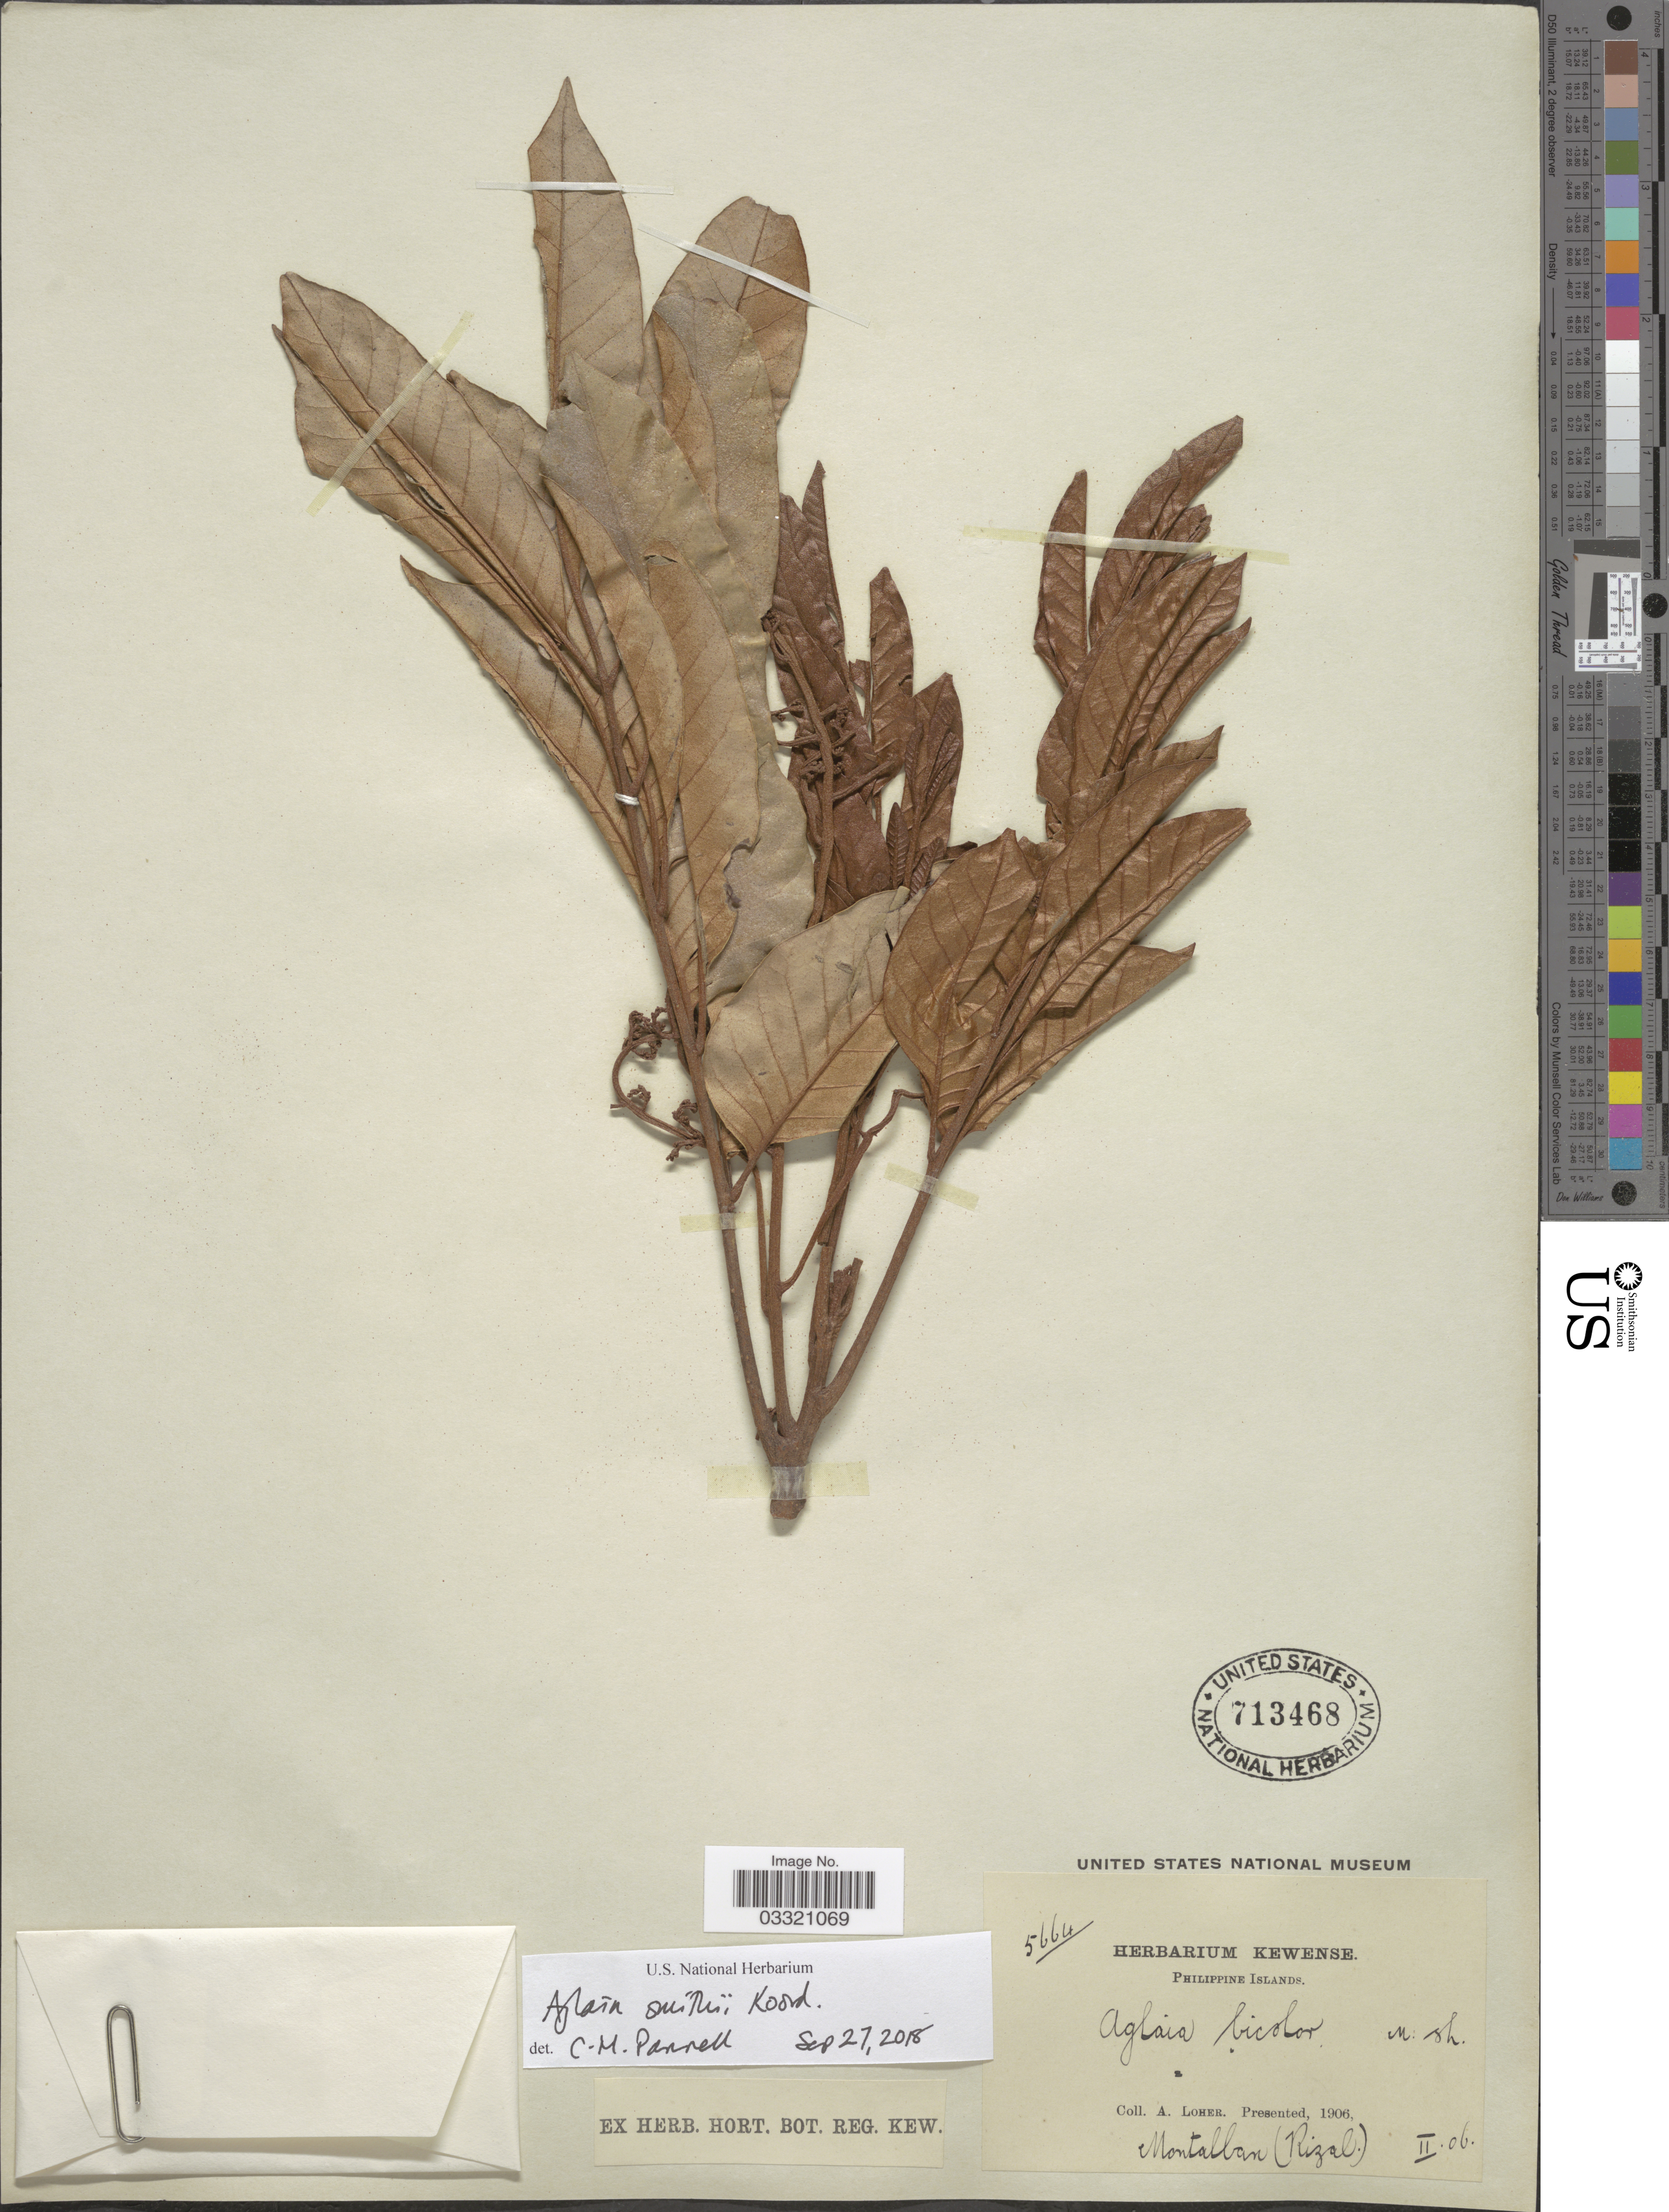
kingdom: Plantae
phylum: Tracheophyta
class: Magnoliopsida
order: Sapindales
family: Meliaceae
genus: Aglaia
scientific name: Aglaia smithii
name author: Koord.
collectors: A. Loher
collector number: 5664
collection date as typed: Transcribed d/m/y: /2/6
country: Philippines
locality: Montalban (Rizal).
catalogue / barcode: US 713468